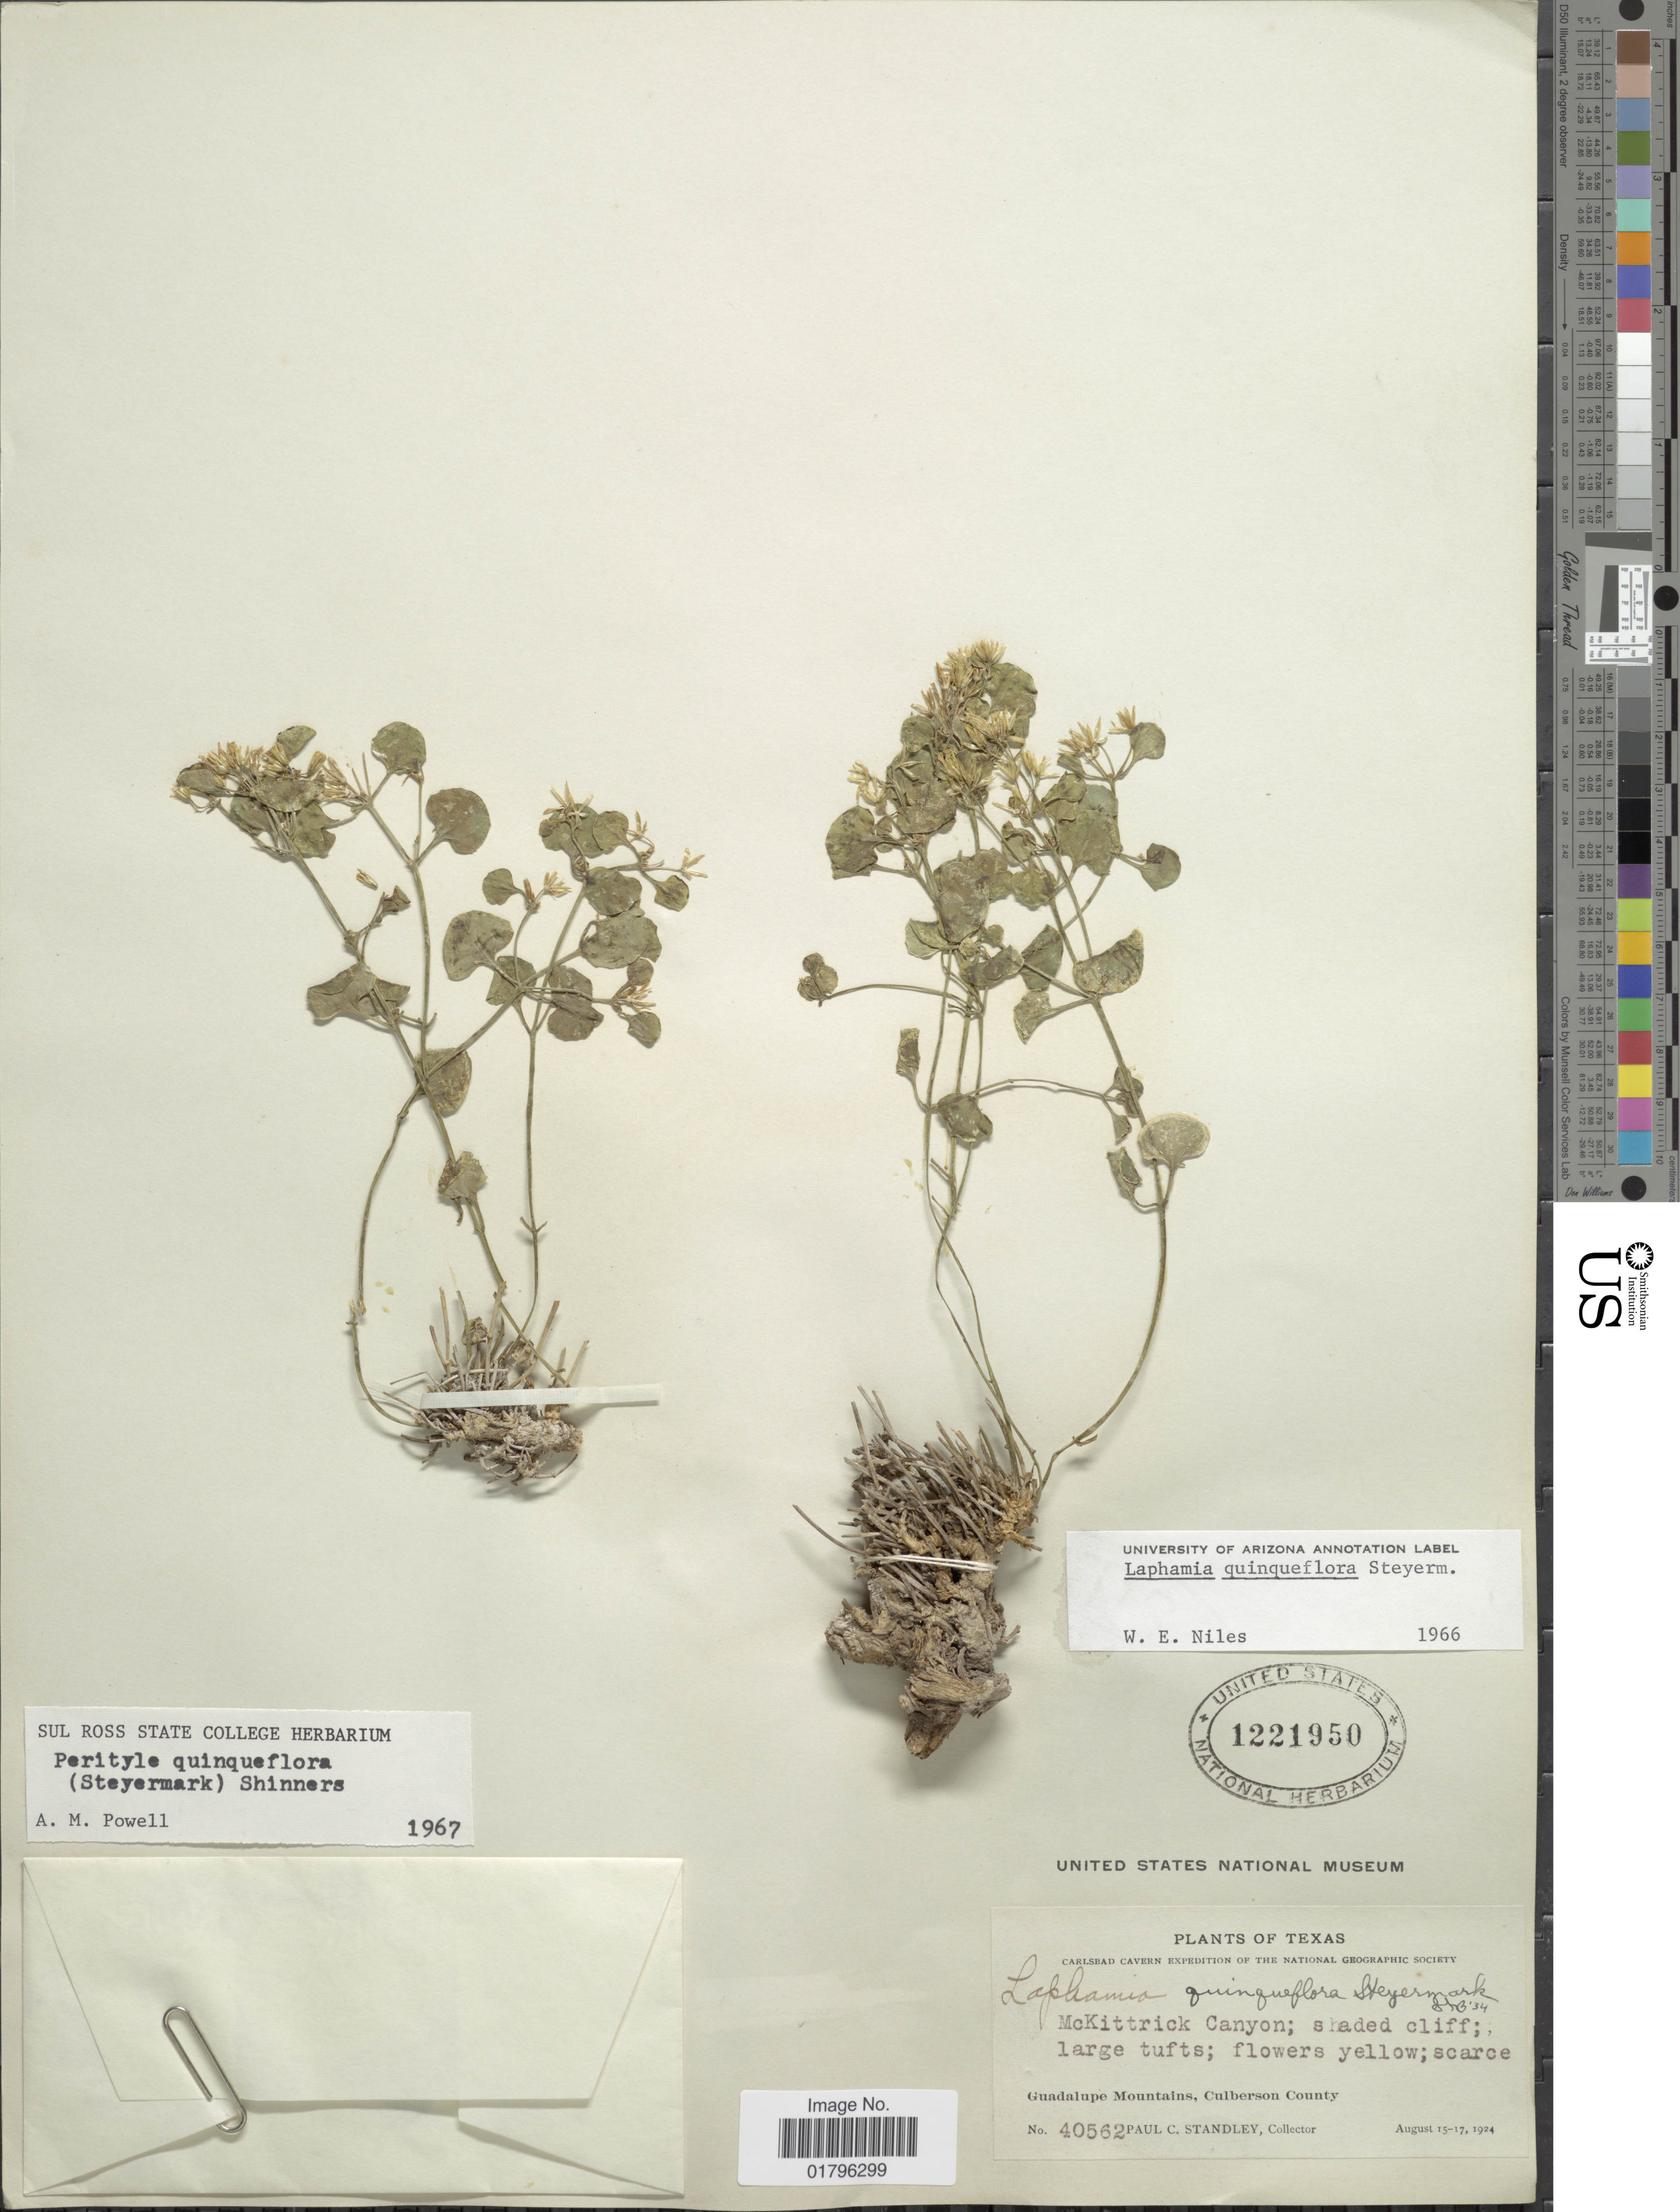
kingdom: Plantae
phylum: Tracheophyta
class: Magnoliopsida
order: Asterales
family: Asteraceae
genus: Perityle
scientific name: Perityle quinqueflora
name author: (Steyerm.) Shinners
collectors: P. C. Standley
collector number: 40562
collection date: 1924-08-15/1924-08-17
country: United States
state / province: Texas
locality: Mckittrick Canyon, Guadalupe Mountains, Culberson County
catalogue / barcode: US 1221950